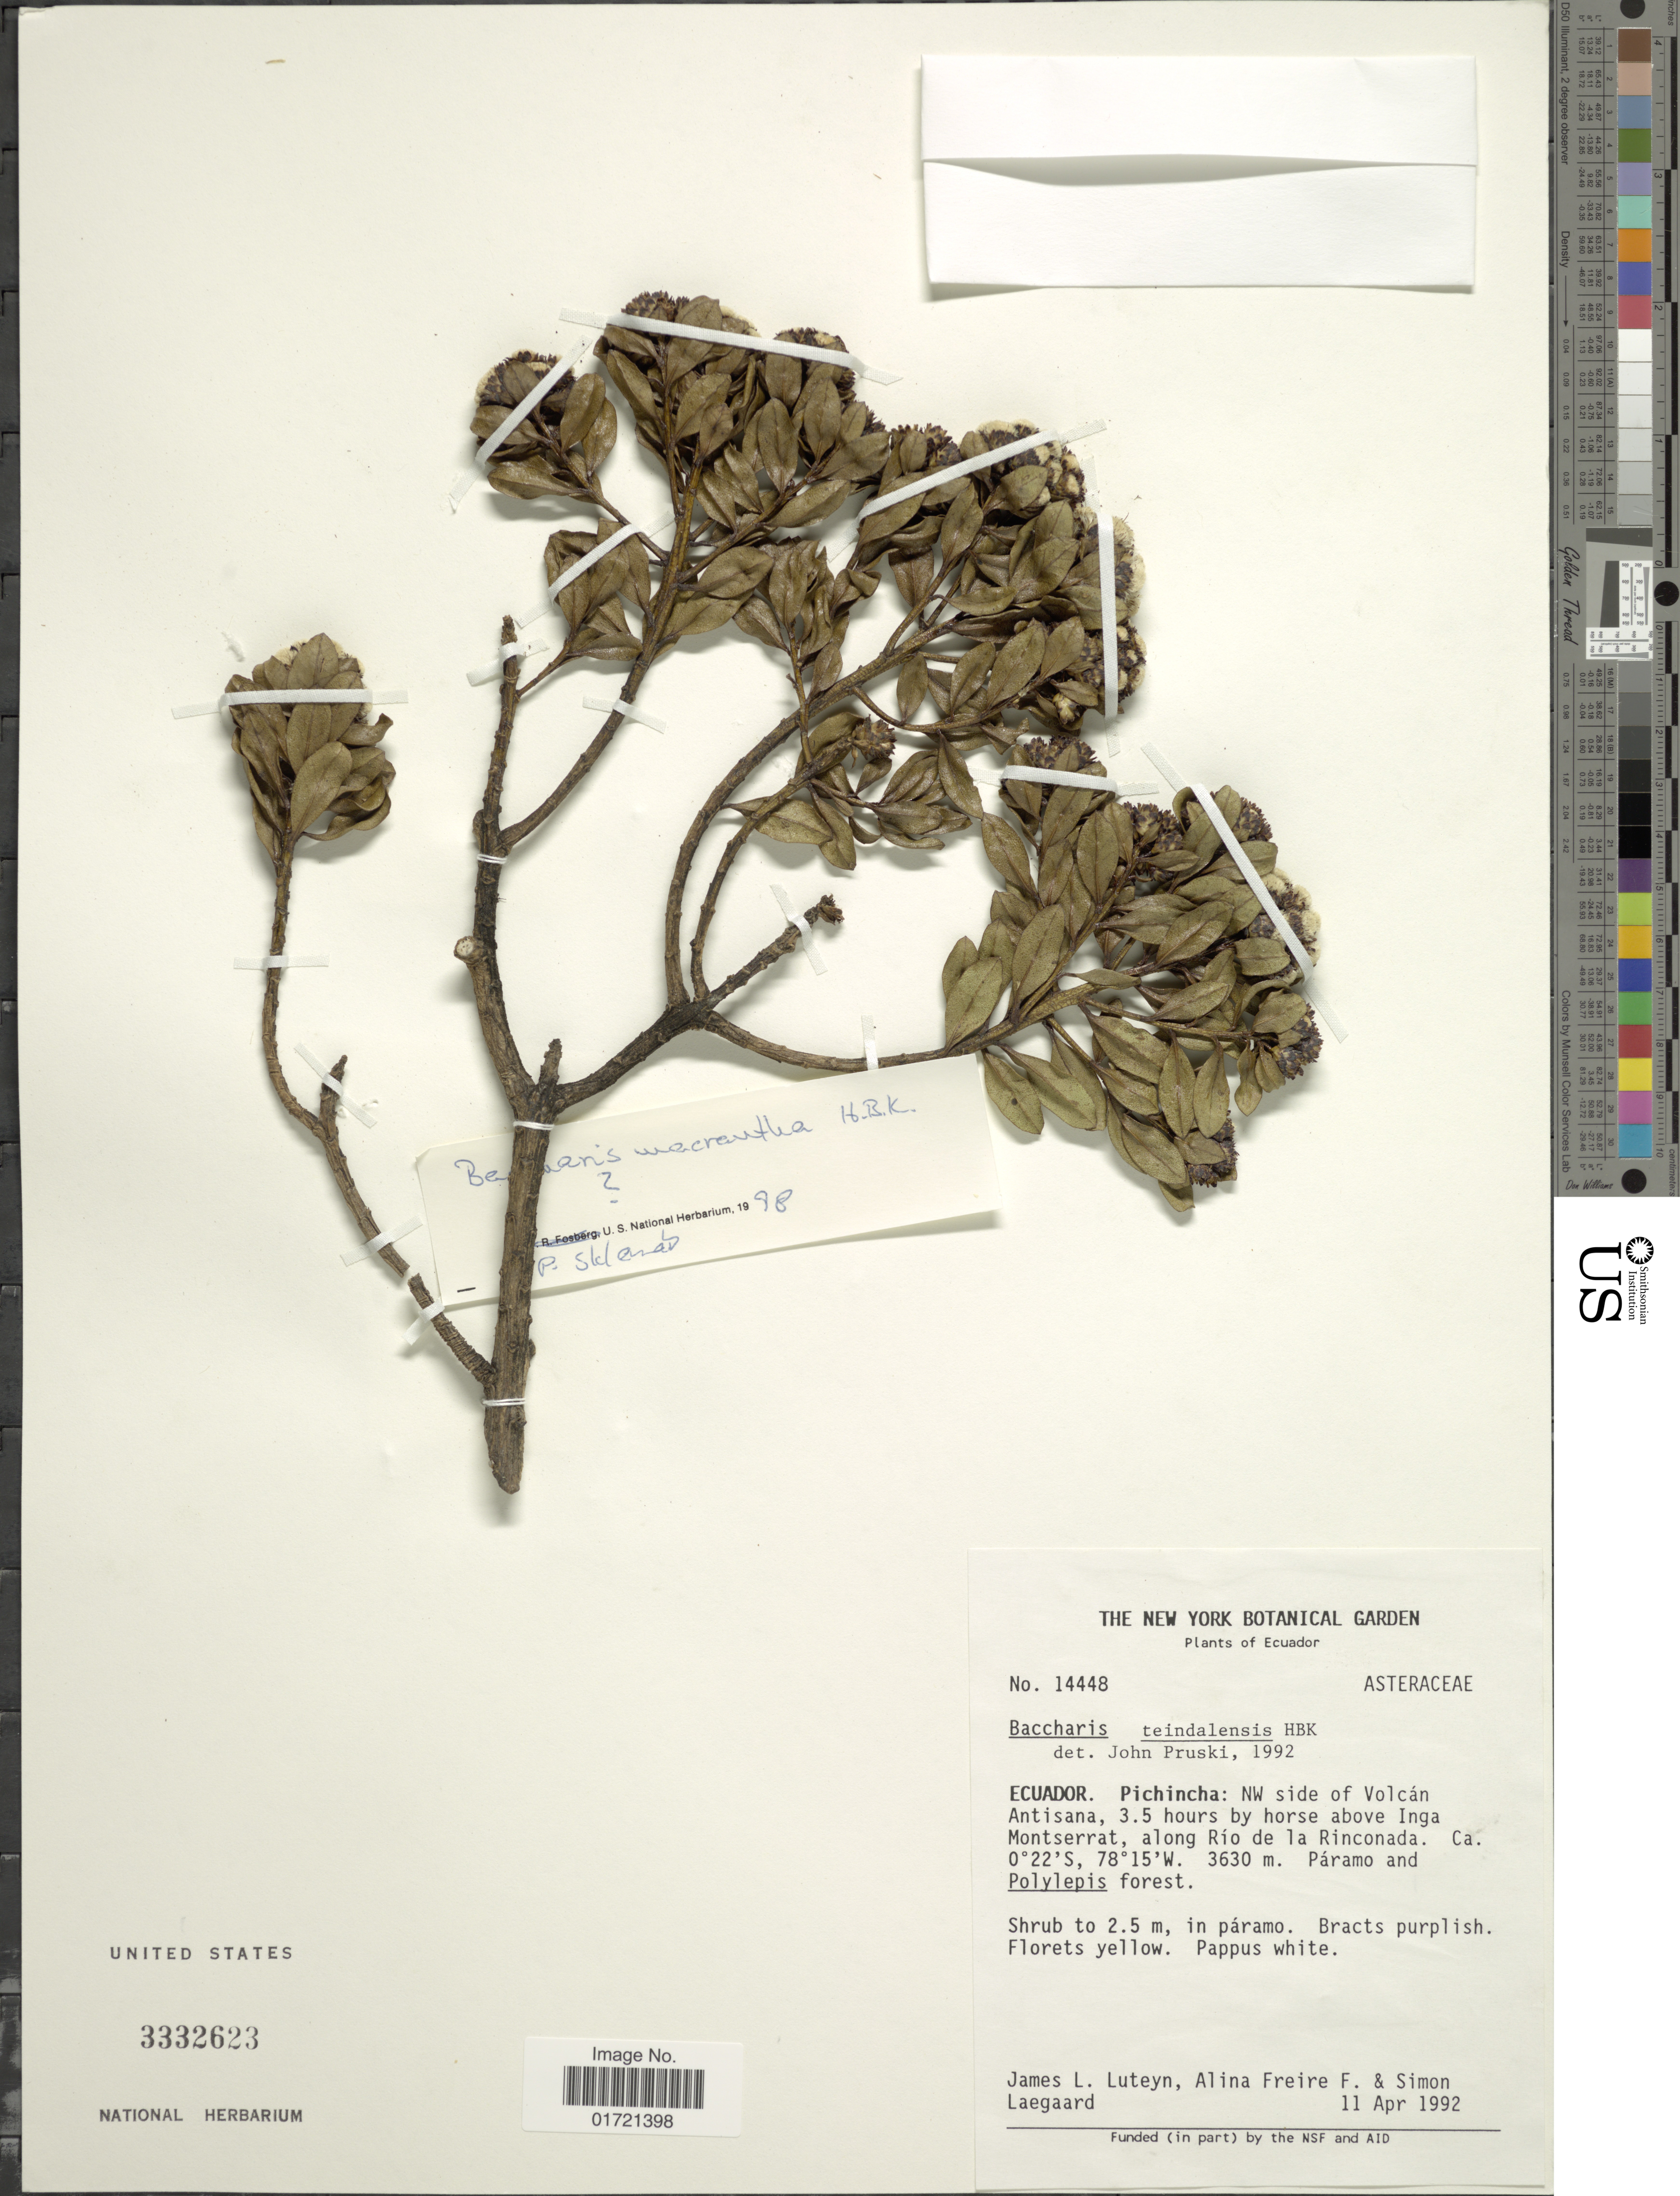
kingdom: Plantae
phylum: Tracheophyta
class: Magnoliopsida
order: Asterales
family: Asteraceae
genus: Baccharis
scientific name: Baccharis teindalensis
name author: Kunth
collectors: J. L. Luteyn, A. Freire-Fierro & S. Lægaard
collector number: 14448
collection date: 1992-04-11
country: Ecuador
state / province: Pichincha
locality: Ecuador: Pichincha: NW side of Volcán Antisana, 3.5 hours by horse above Inga Montserrat, along Rio de la Rinconada.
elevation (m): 3630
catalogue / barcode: US 3332623